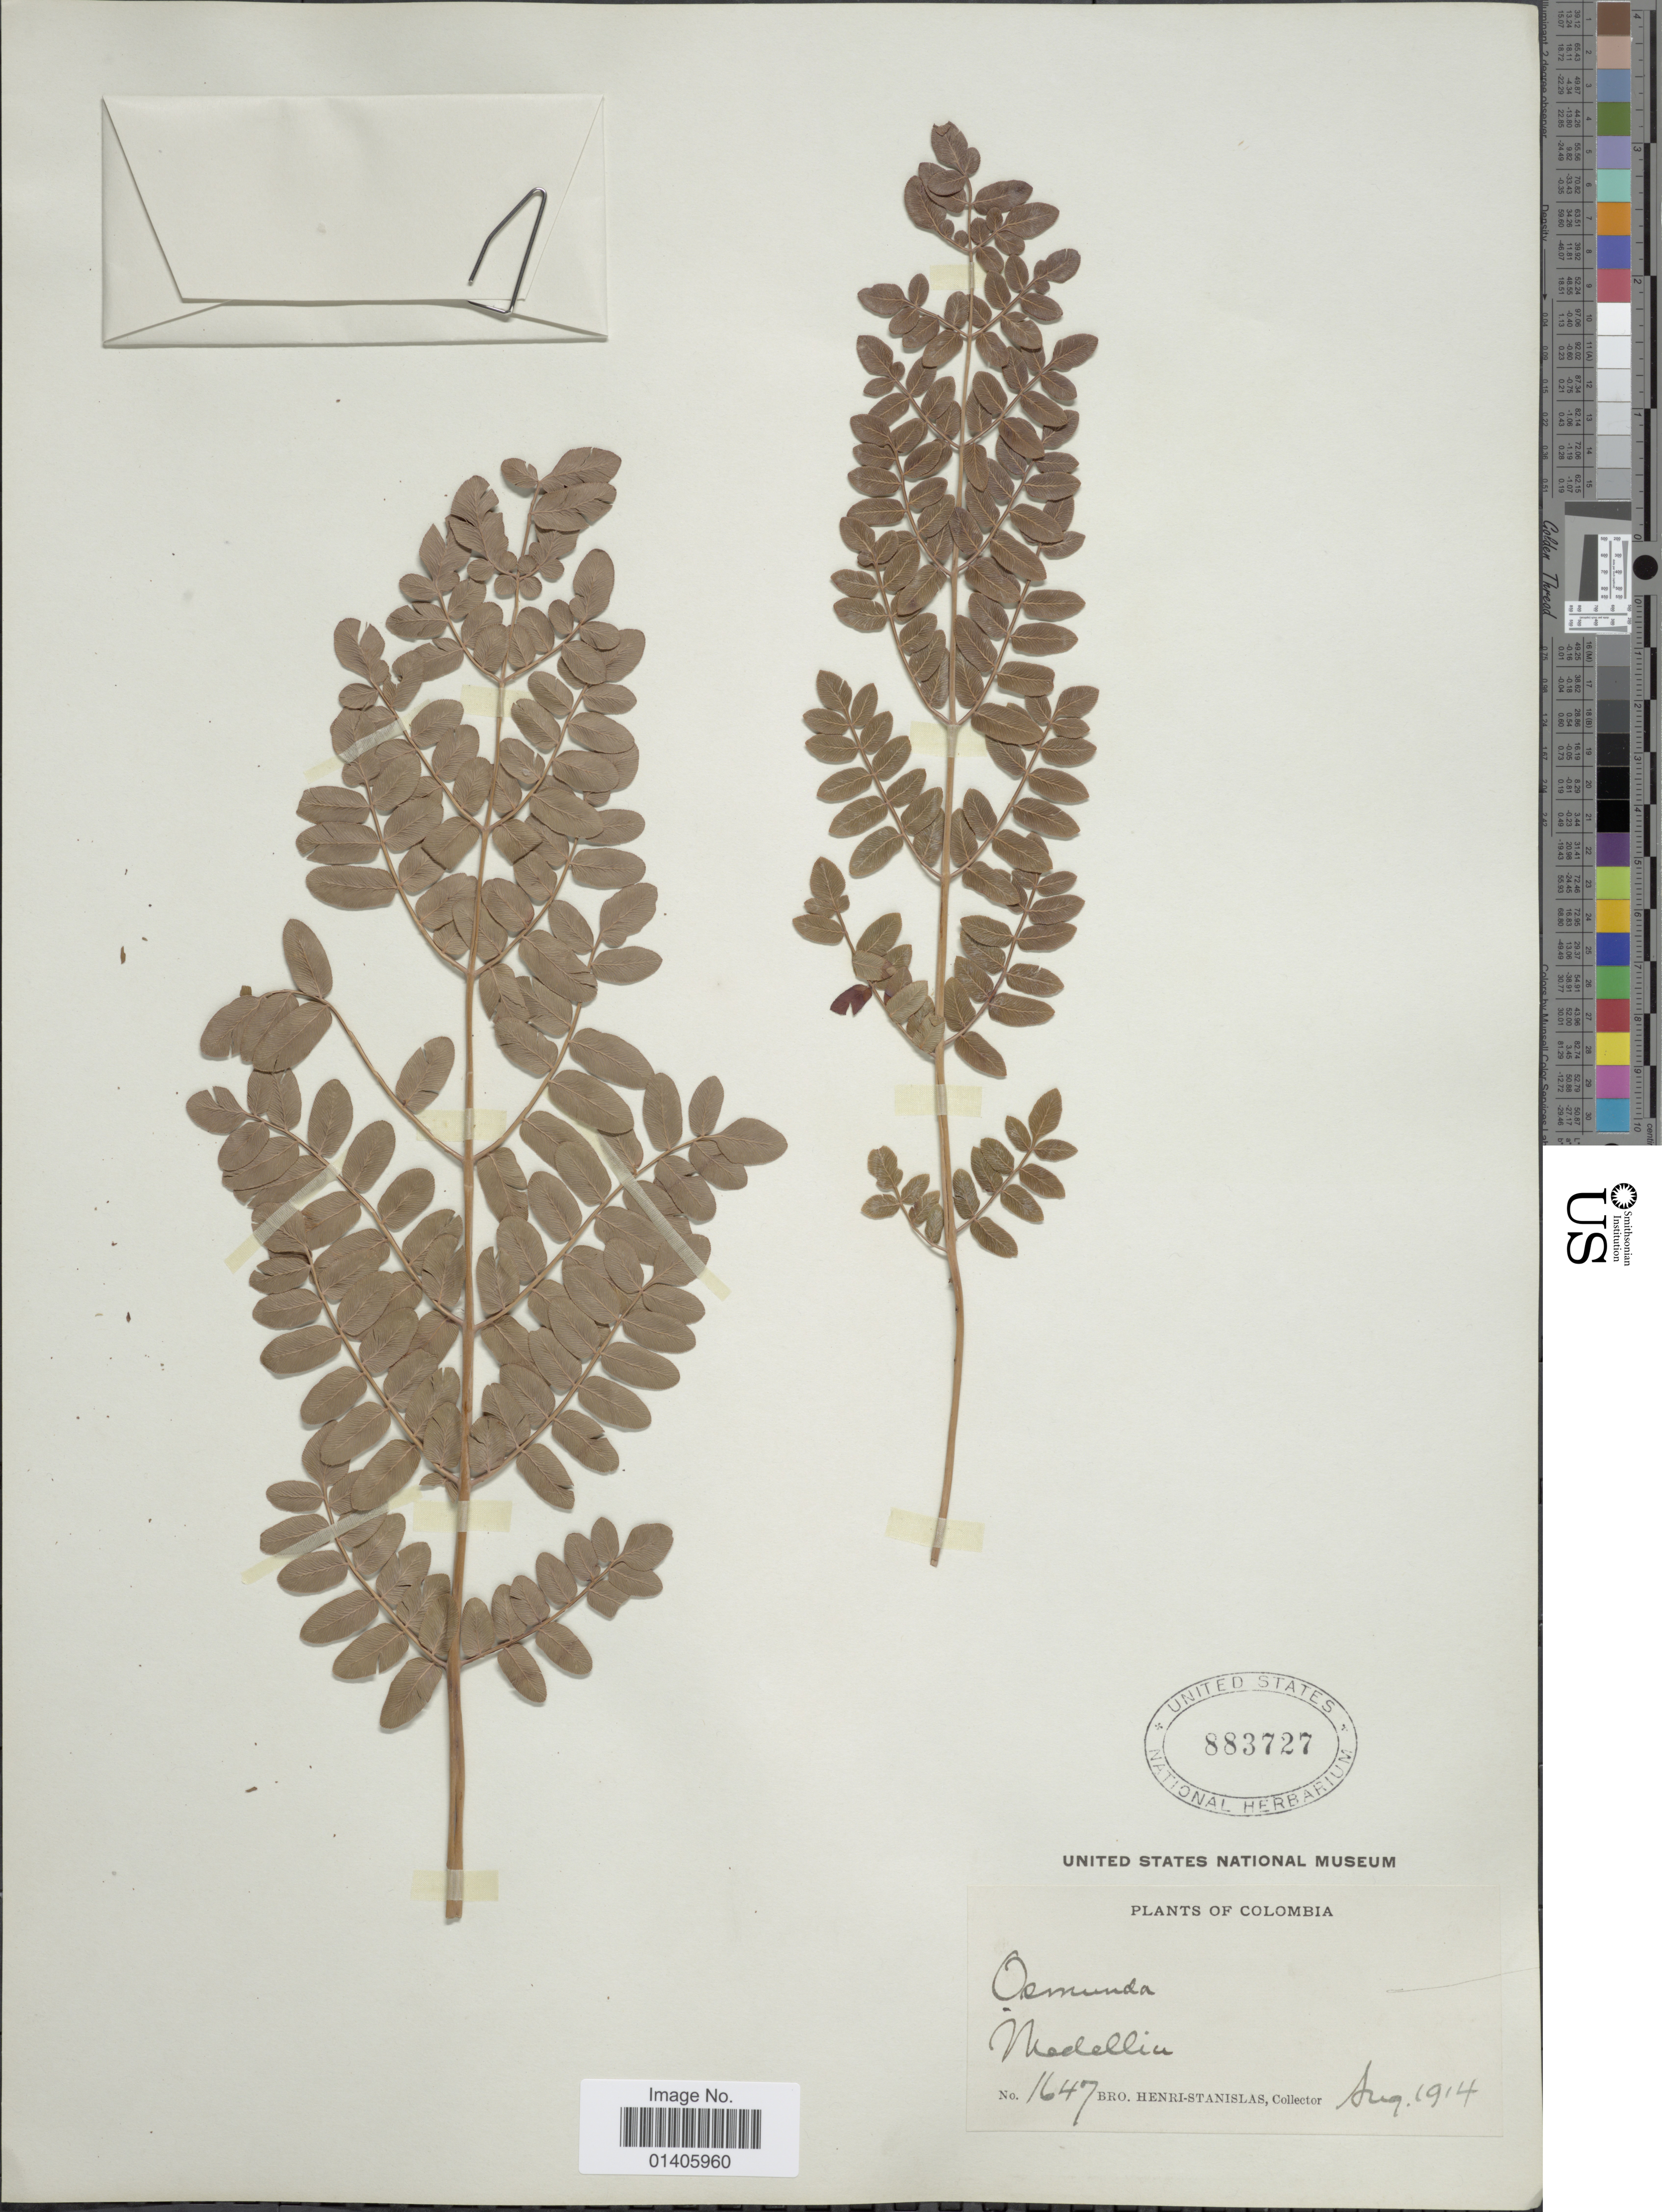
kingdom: Plantae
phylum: Tracheophyta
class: Polypodiopsida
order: Osmundales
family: Osmundaceae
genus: Osmunda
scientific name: Osmunda regalis var. palustris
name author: (Schrad.) C. Chr. ex Angely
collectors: Henri-Stanislas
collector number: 1647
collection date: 1914-08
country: Colombia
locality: Medelin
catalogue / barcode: US 883727